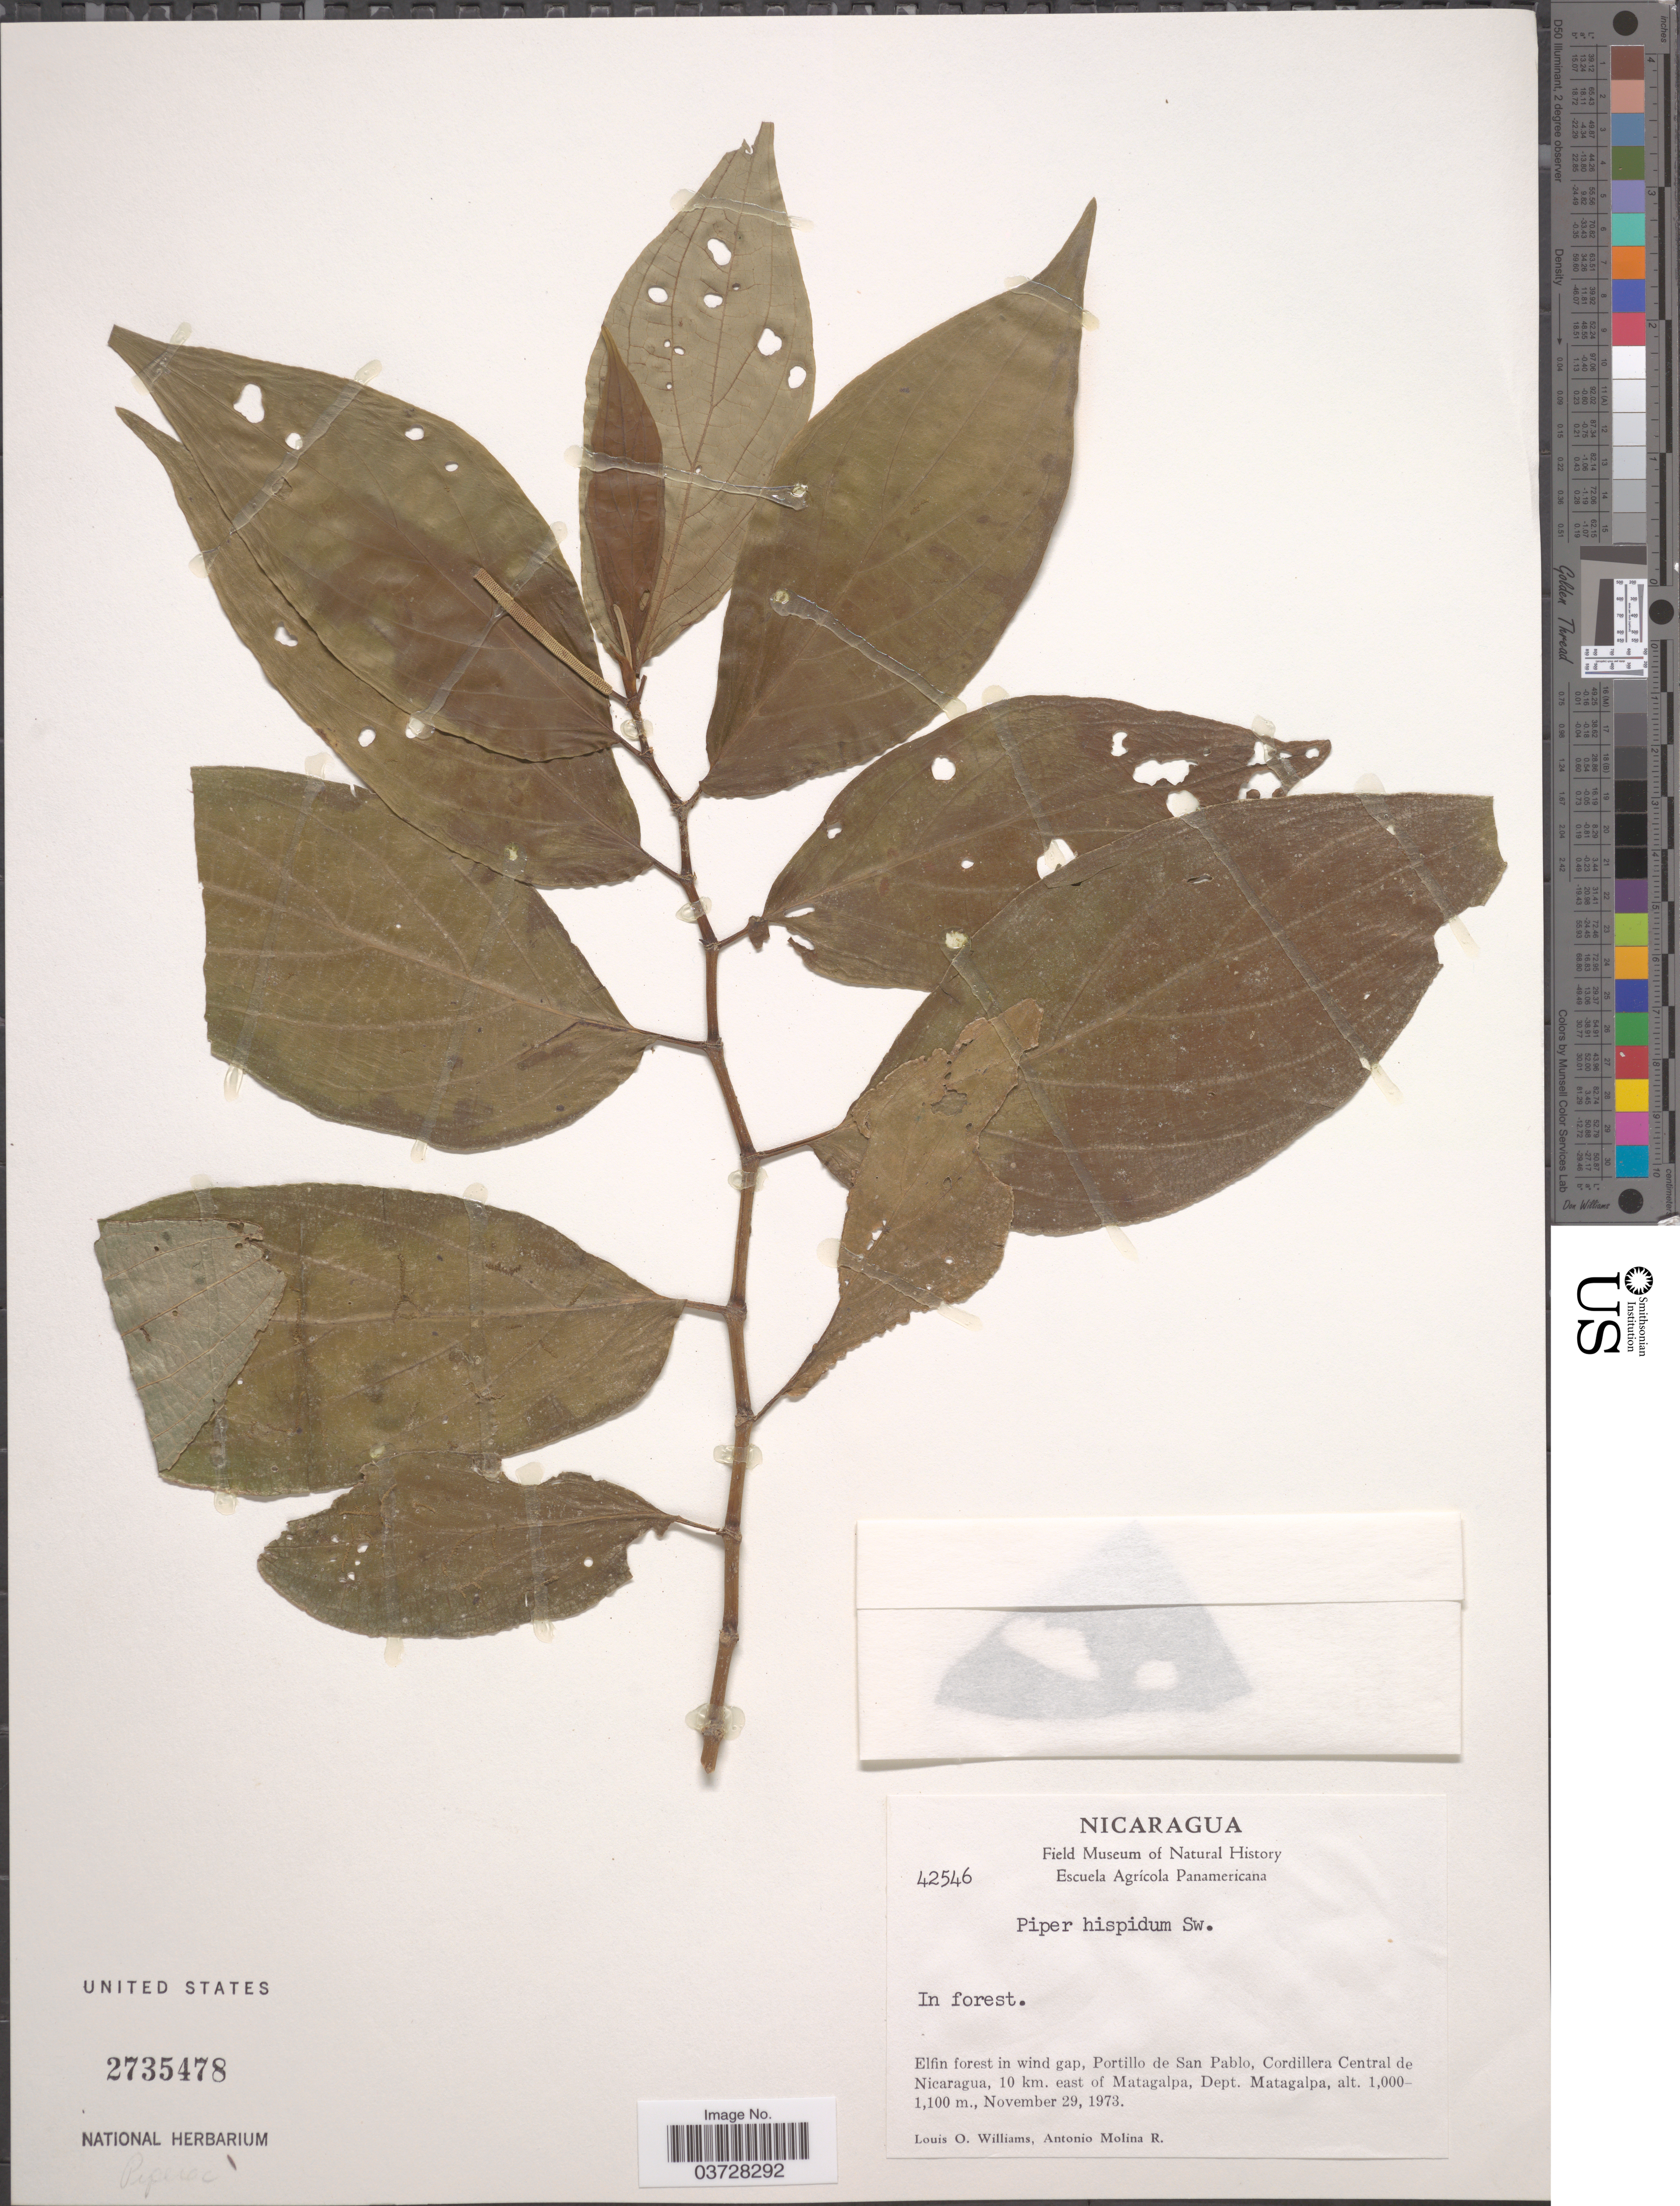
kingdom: Plantae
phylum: Tracheophyta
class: Magnoliopsida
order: Piperales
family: Piperaceae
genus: Piper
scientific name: Piper hispidum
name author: Sw.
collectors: L. O. Williams & A. Molina R.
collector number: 42546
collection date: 1973-11-29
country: Nicaragua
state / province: Matagalpa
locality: Portillo de San Pablo, Cordillera Central de Nicaragua, 10 km. east of Matagalpa, Dept. Matagalpa.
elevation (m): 1000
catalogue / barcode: US 2735478